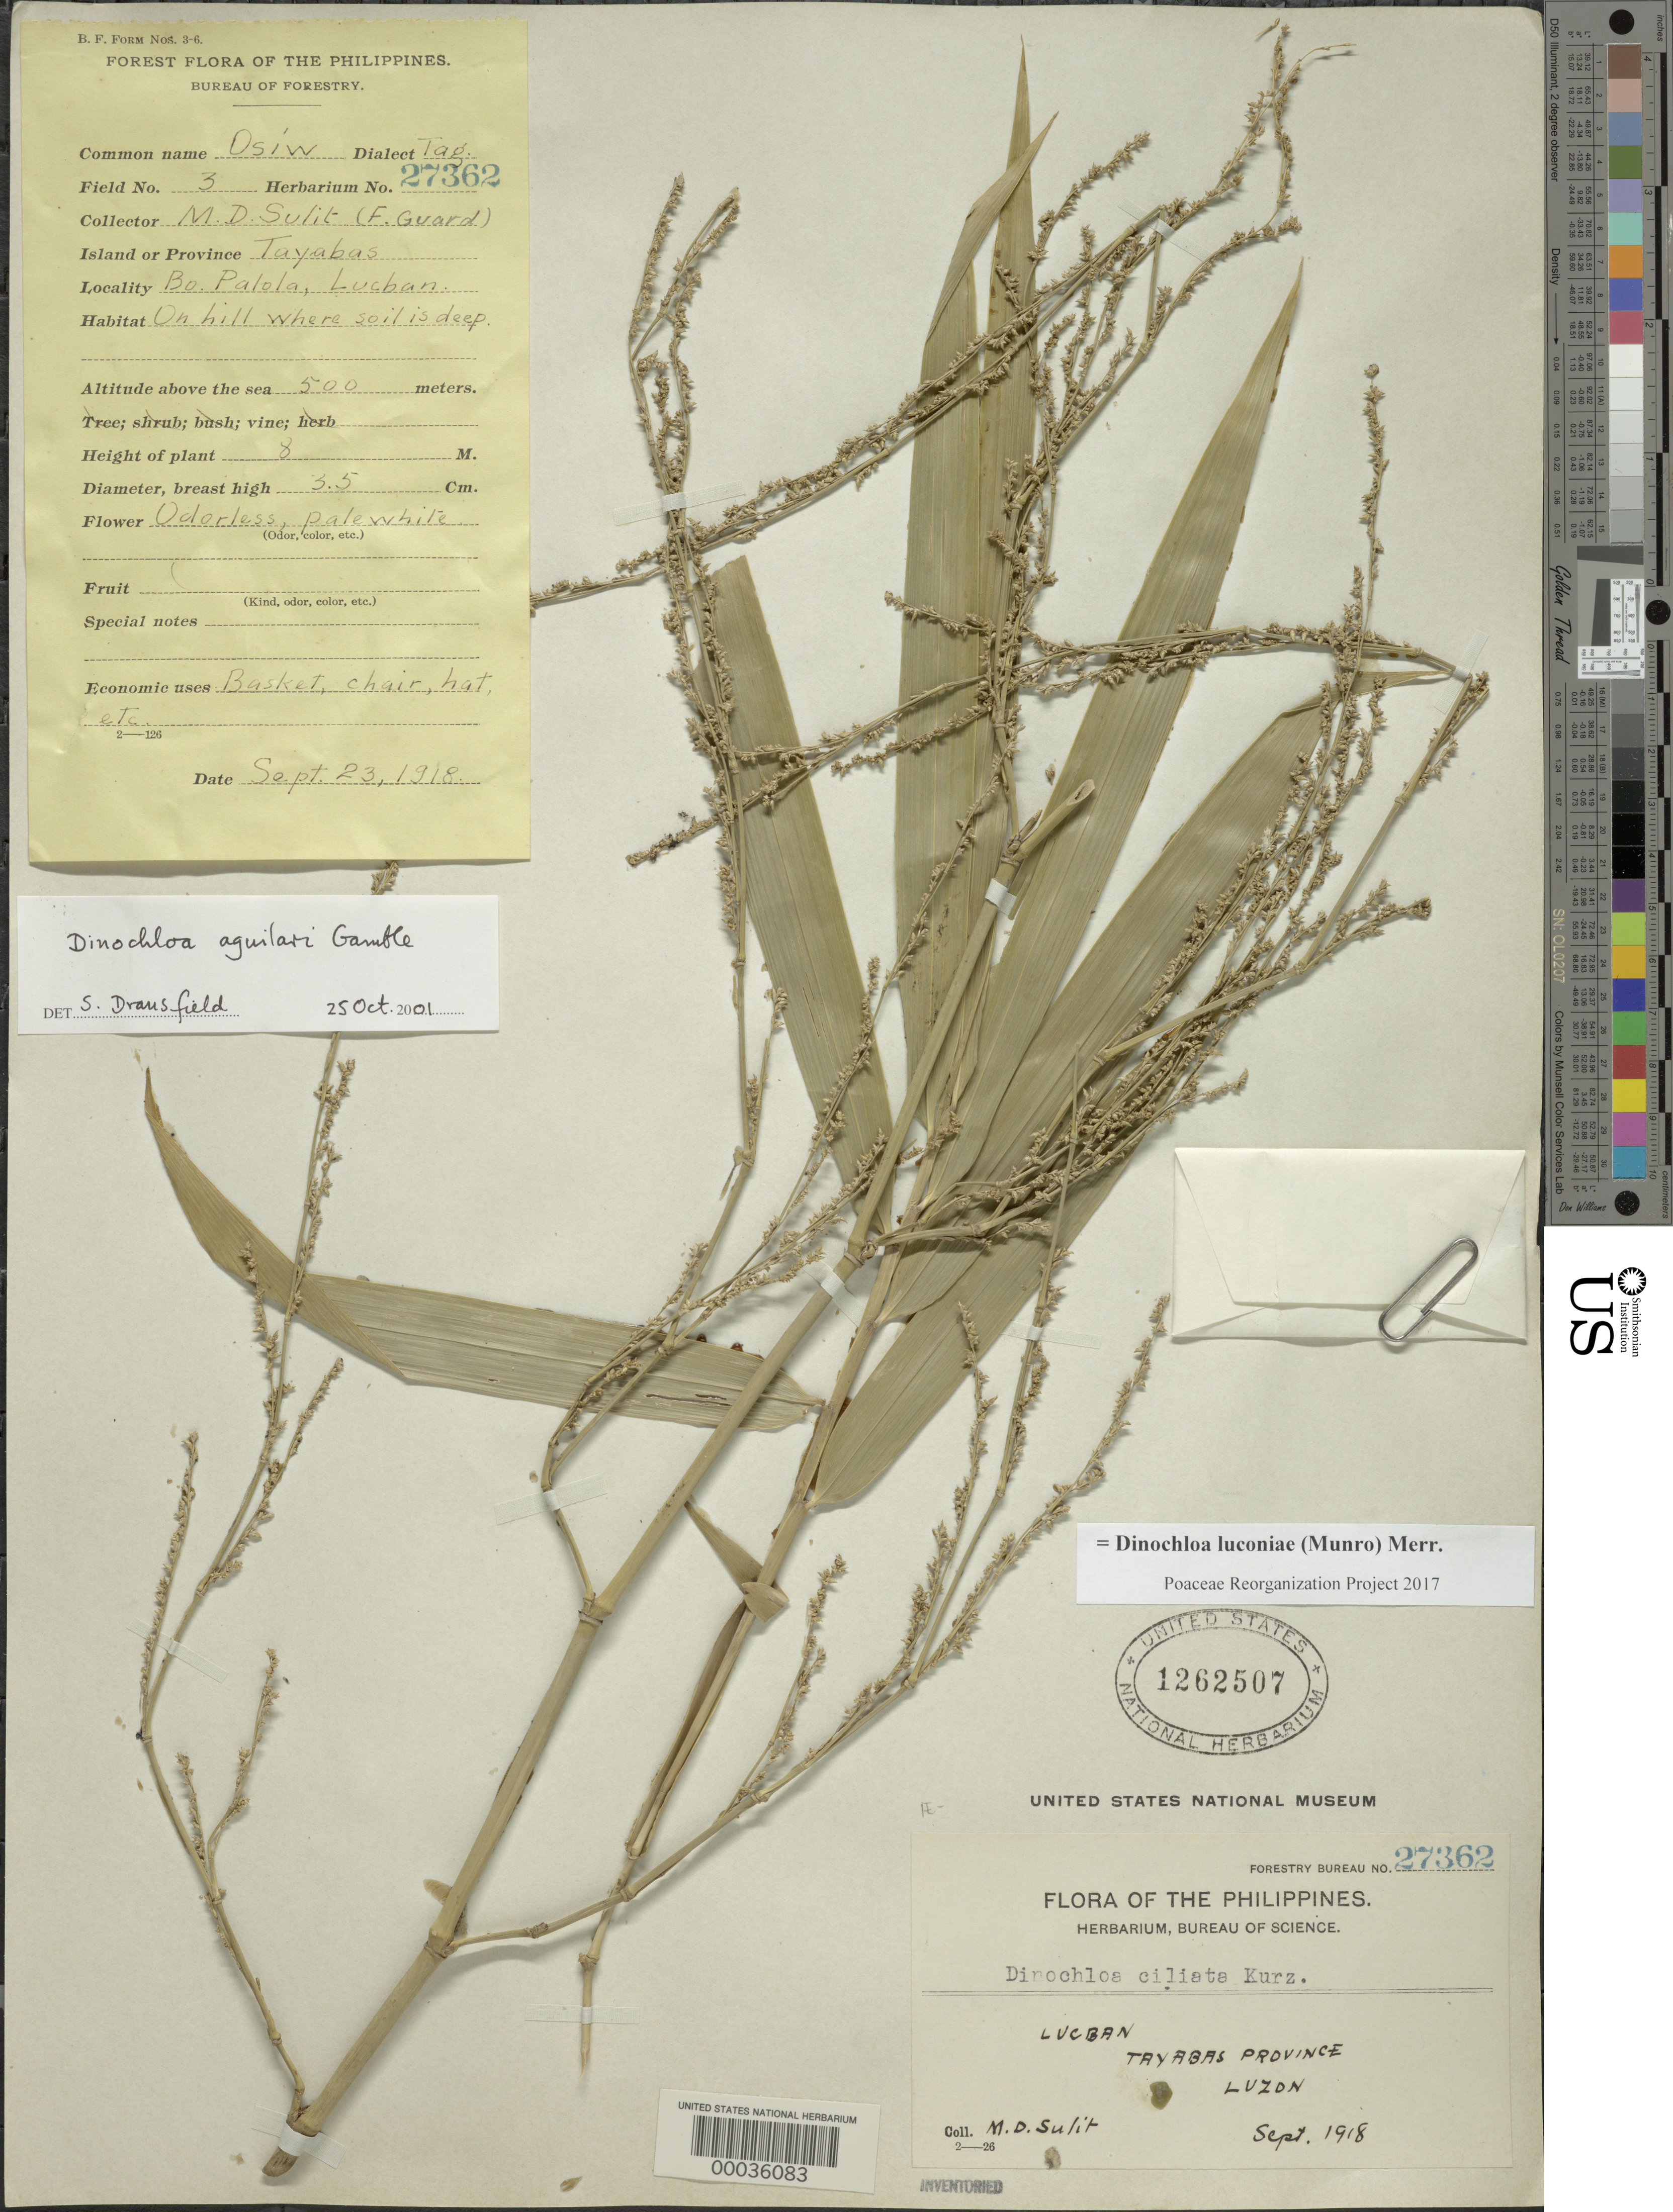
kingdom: Plantae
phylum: Tracheophyta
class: Liliopsida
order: Poales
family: Poaceae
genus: Dinochloa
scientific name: Dinochloa luconiae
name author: (Munro) Merr.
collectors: M. Sulit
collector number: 27362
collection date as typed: Sep 1918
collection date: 1918-09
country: Philippines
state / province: Calabarzon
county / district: Quezon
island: Luzon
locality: Lucban, Bo. Palela. Tayabas.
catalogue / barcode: US 1262507